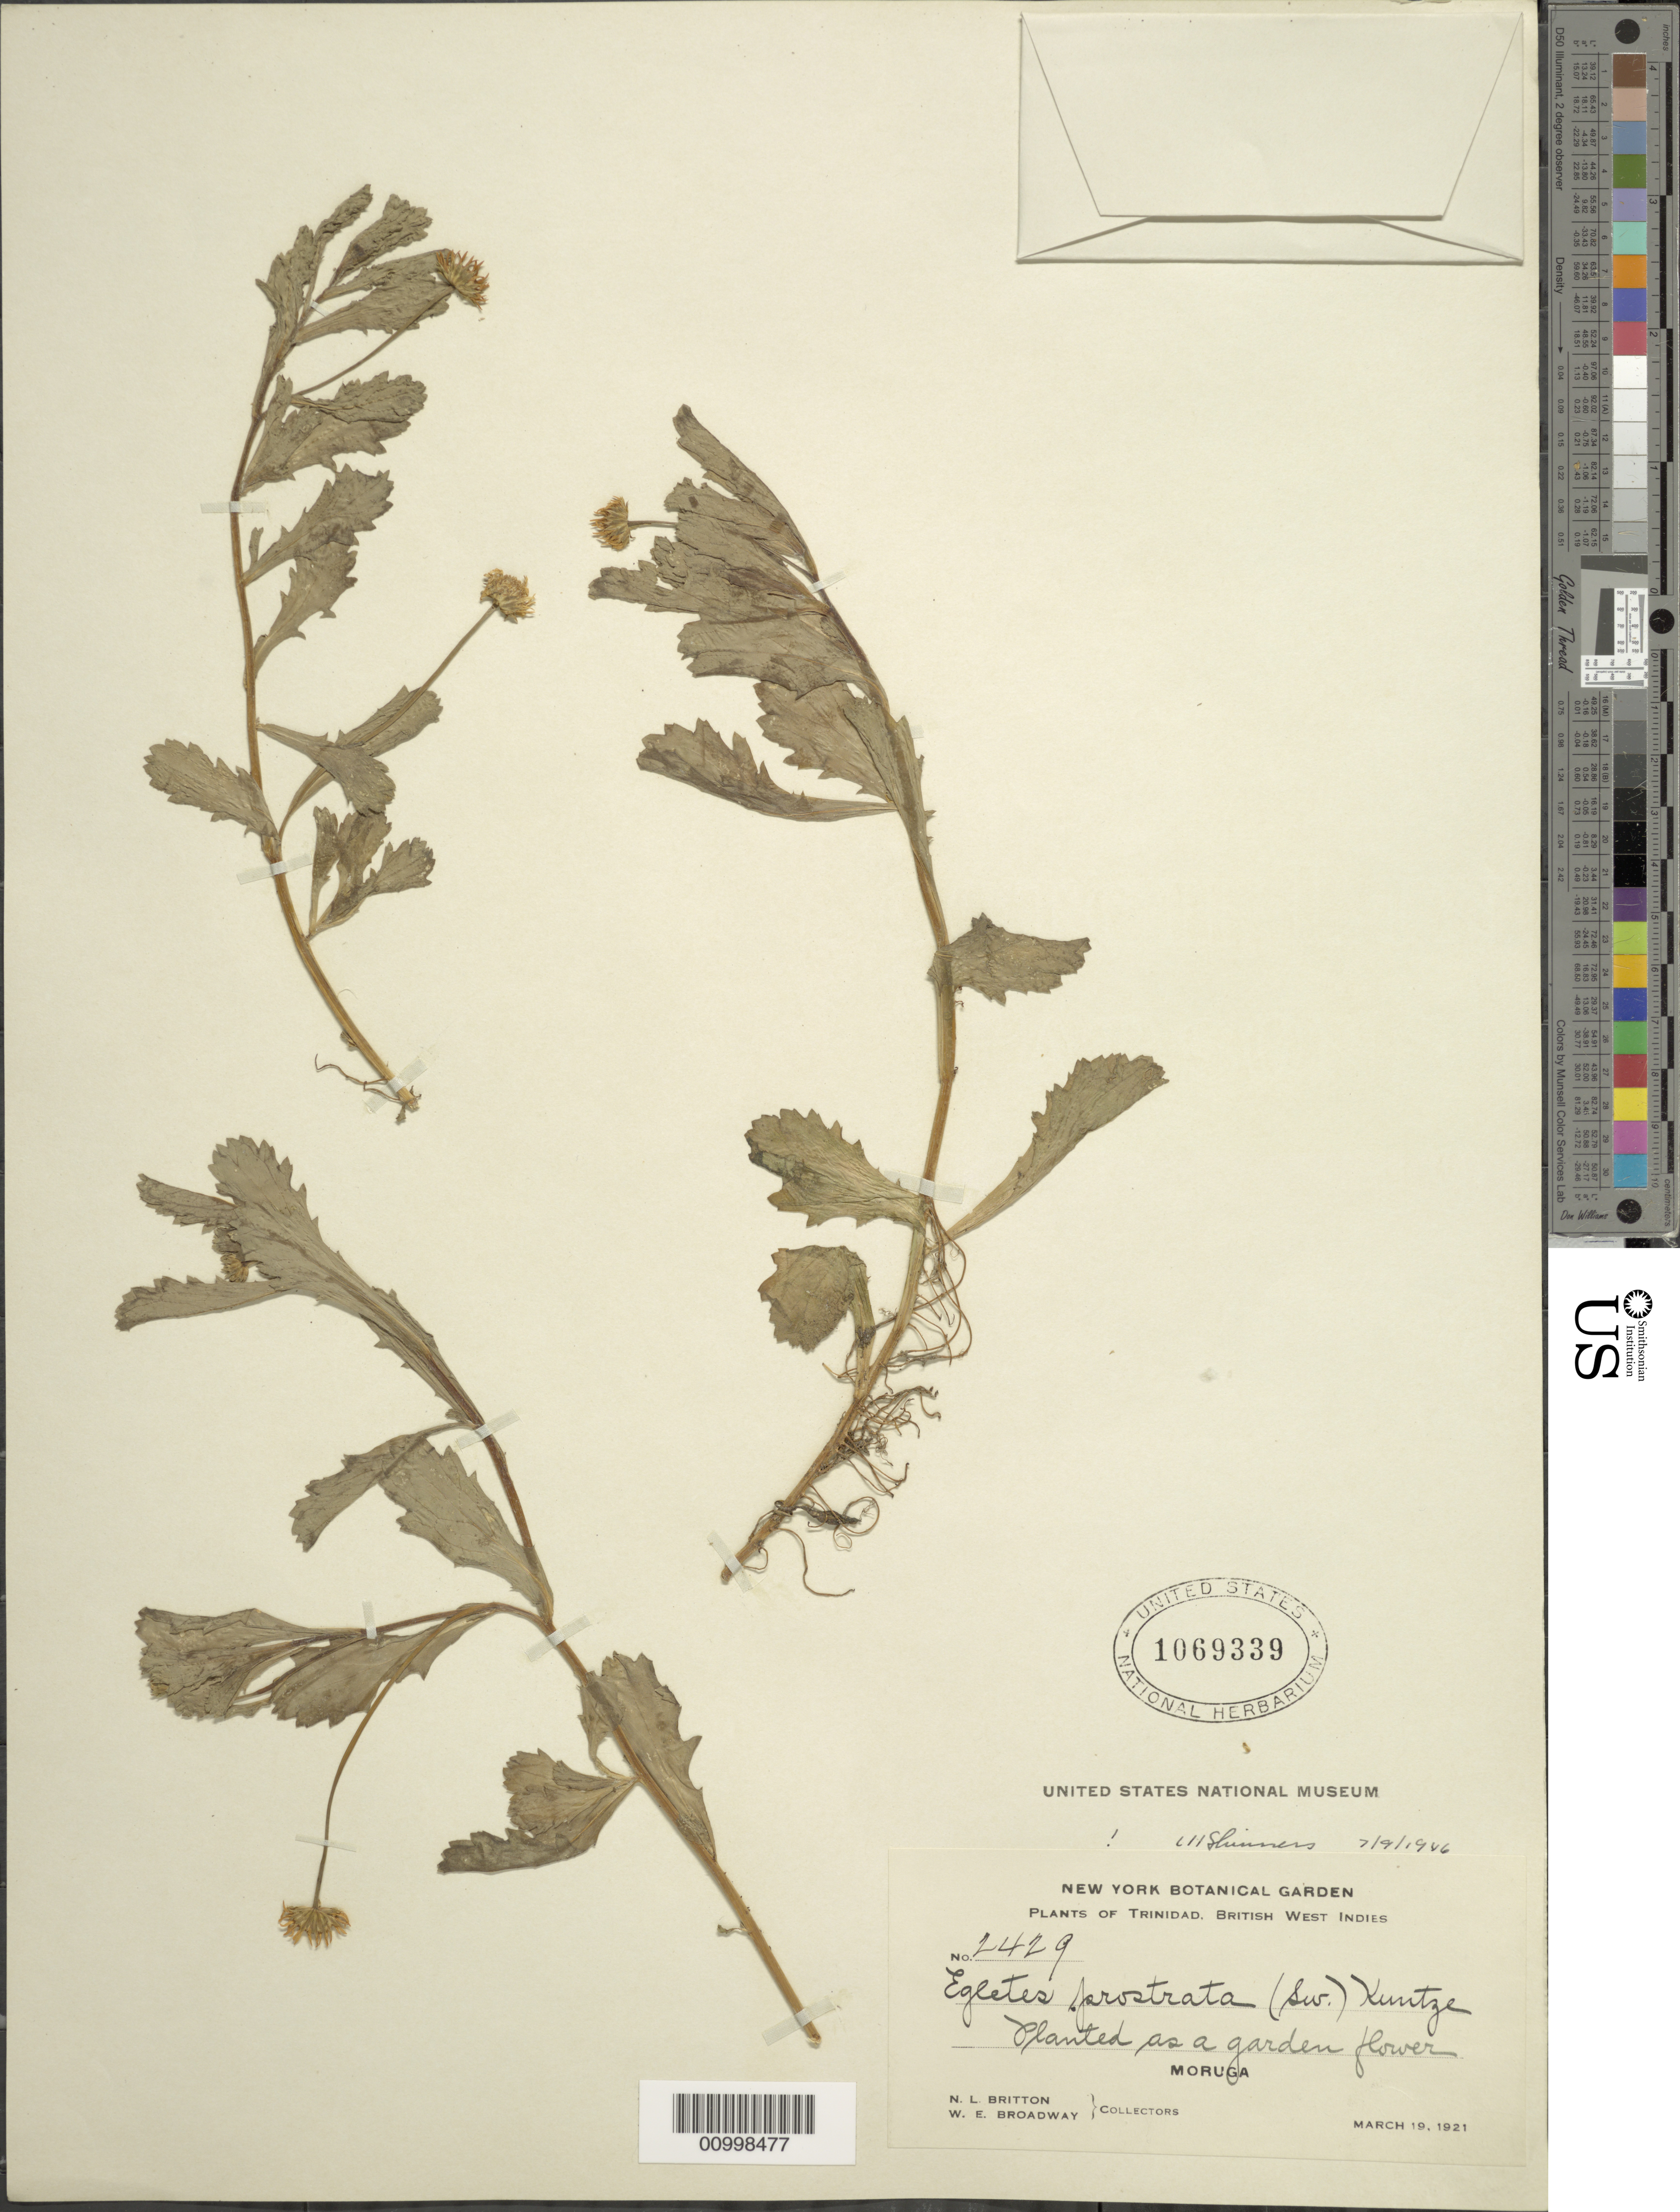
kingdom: Plantae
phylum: Tracheophyta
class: Magnoliopsida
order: Asterales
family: Asteraceae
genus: Egletes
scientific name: Egletes prostrata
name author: (Sw.) Kuntze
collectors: N. Britton & W. E. Broadway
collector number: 2429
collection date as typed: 19 Mar 1921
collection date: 1921-03-19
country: Trinidad and Tobago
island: Trinidad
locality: Moruga, planted as a garden flower.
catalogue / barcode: US 1069339